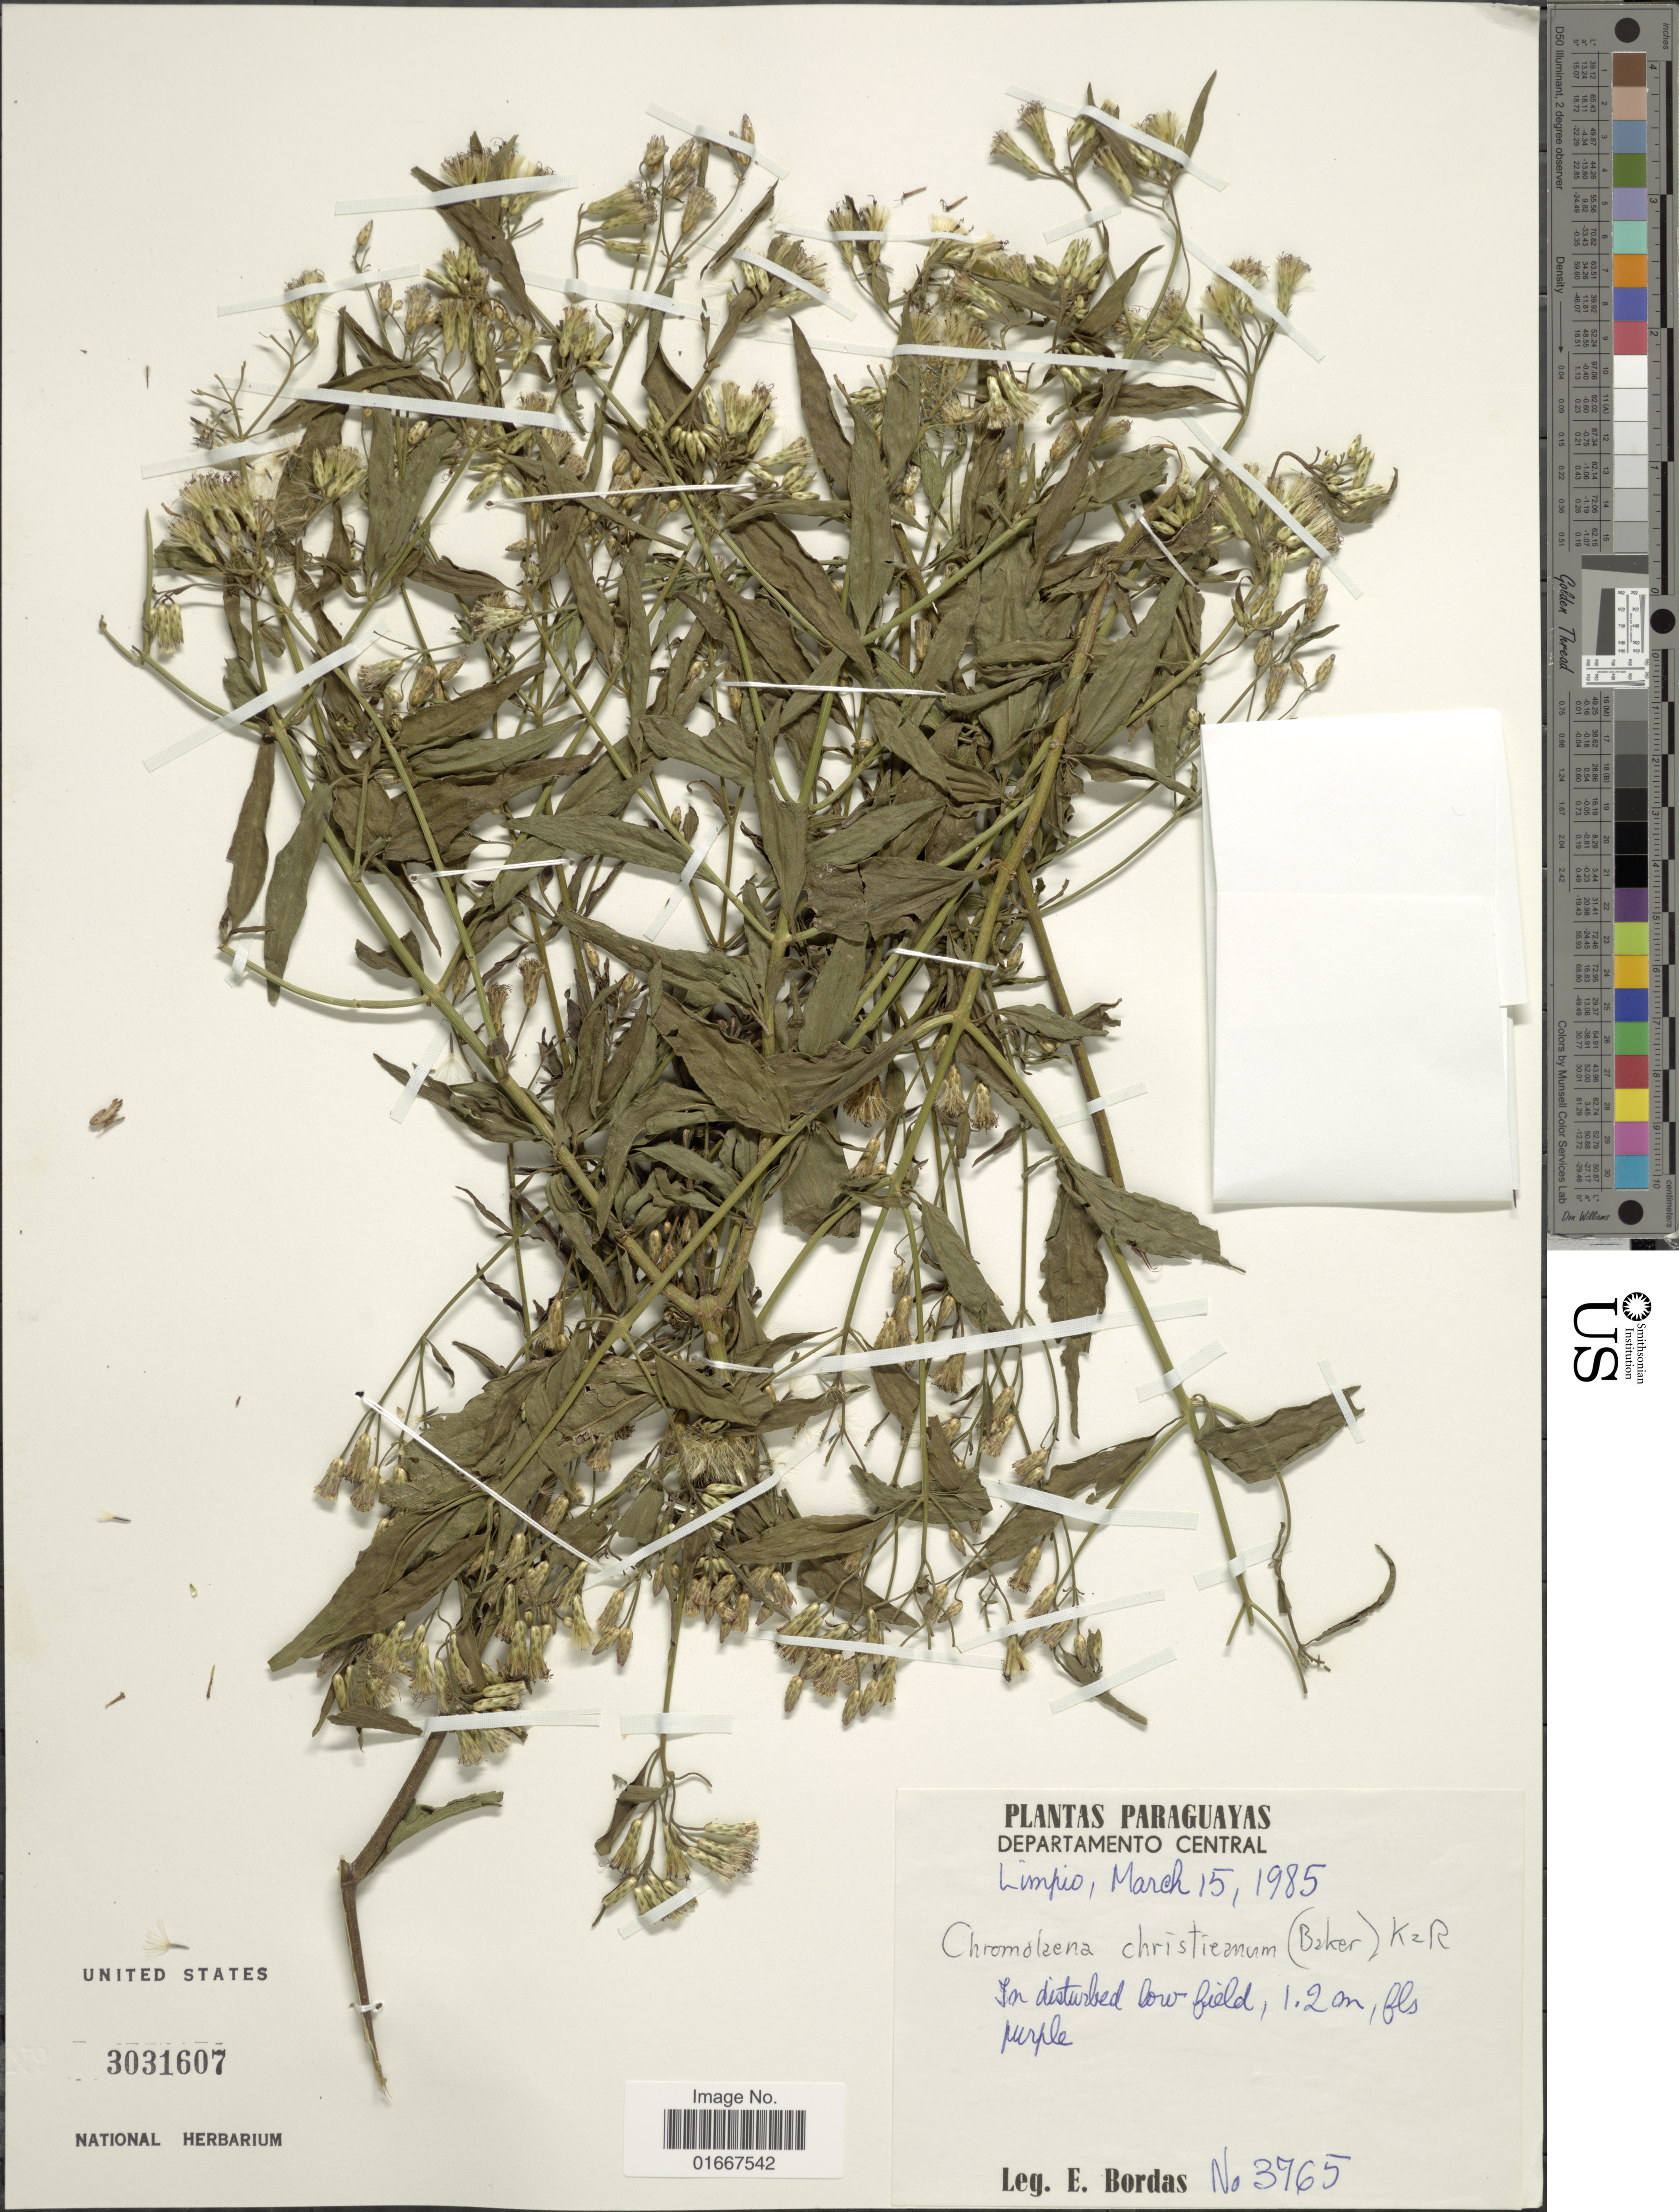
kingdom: Plantae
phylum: Tracheophyta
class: Magnoliopsida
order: Asterales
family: Asteraceae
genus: Chromolaena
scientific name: Chromolaena christieana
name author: (Baker) R.M. King & H. Rob.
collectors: E. Bordas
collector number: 3765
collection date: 1985-03-15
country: Paraguay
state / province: Central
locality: Limpio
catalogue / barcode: US 3031607